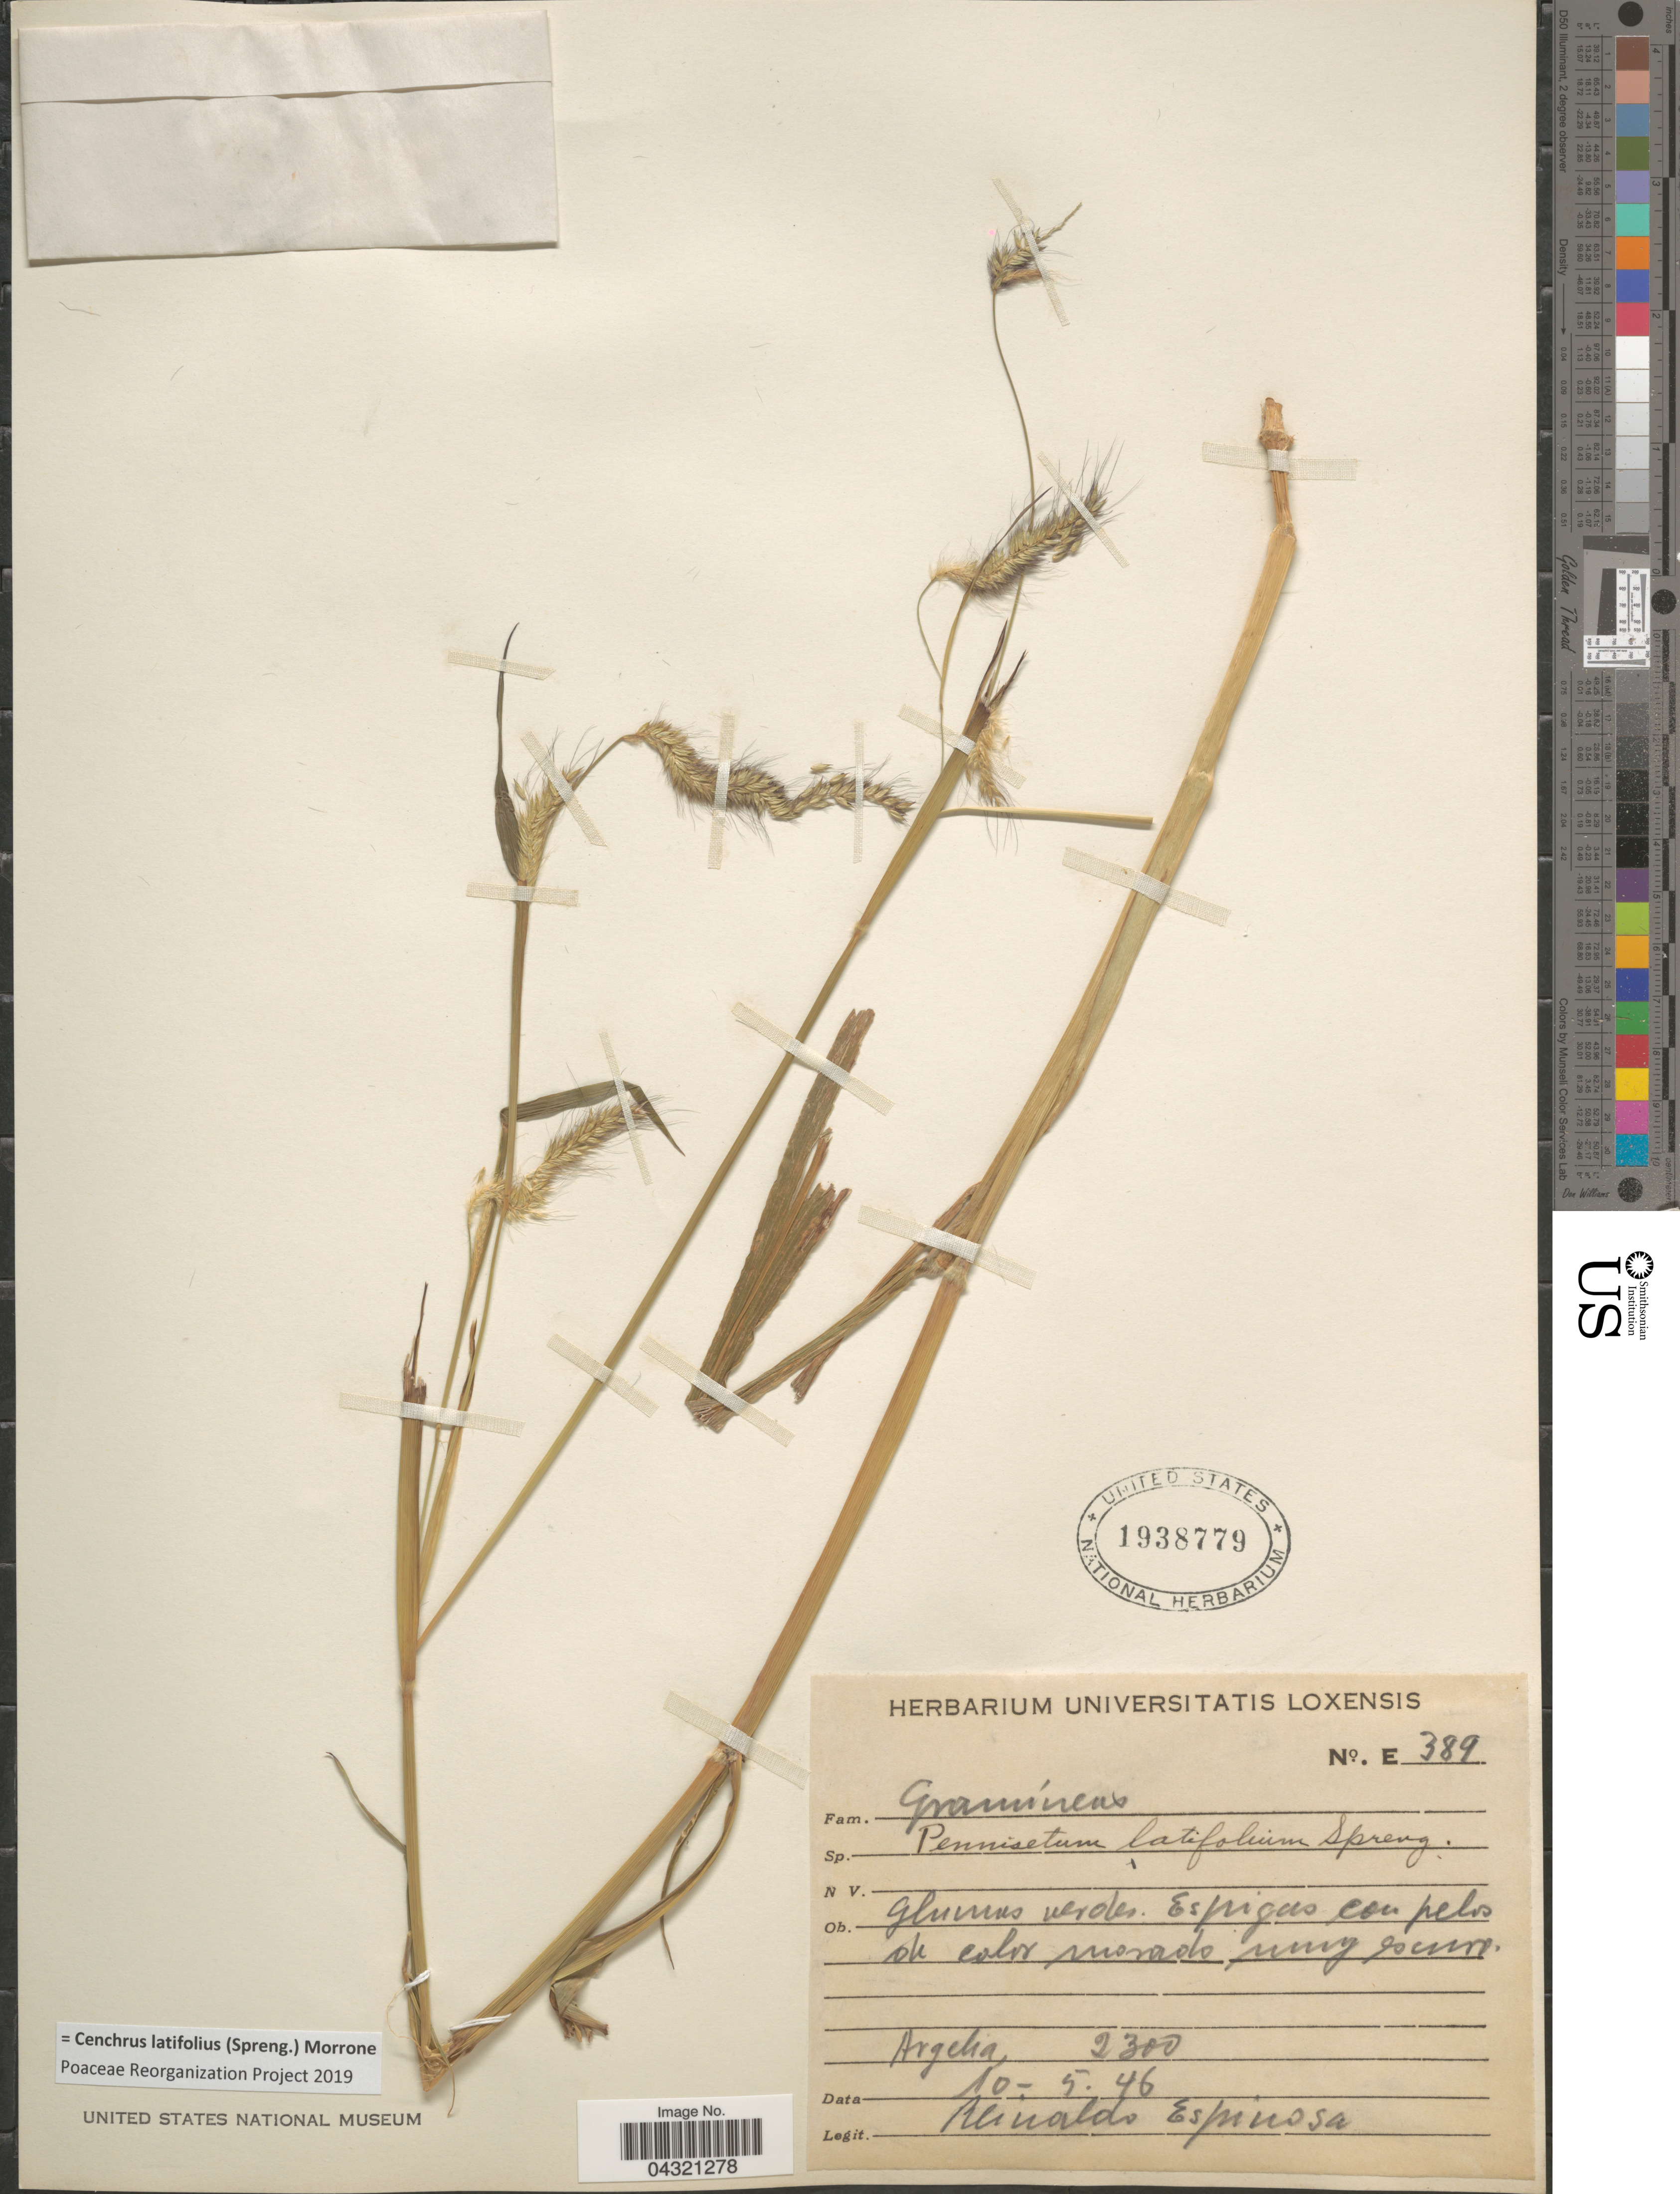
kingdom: Plantae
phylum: Tracheophyta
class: Liliopsida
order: Poales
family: Poaceae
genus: Cenchrus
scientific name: Cenchrus latifolius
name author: (Spreng.) Morrone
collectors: R. Espinosa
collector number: E389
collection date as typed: Transcribed d/m/y: 10/5/46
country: Ecuador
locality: Argelia.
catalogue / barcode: US 1938779